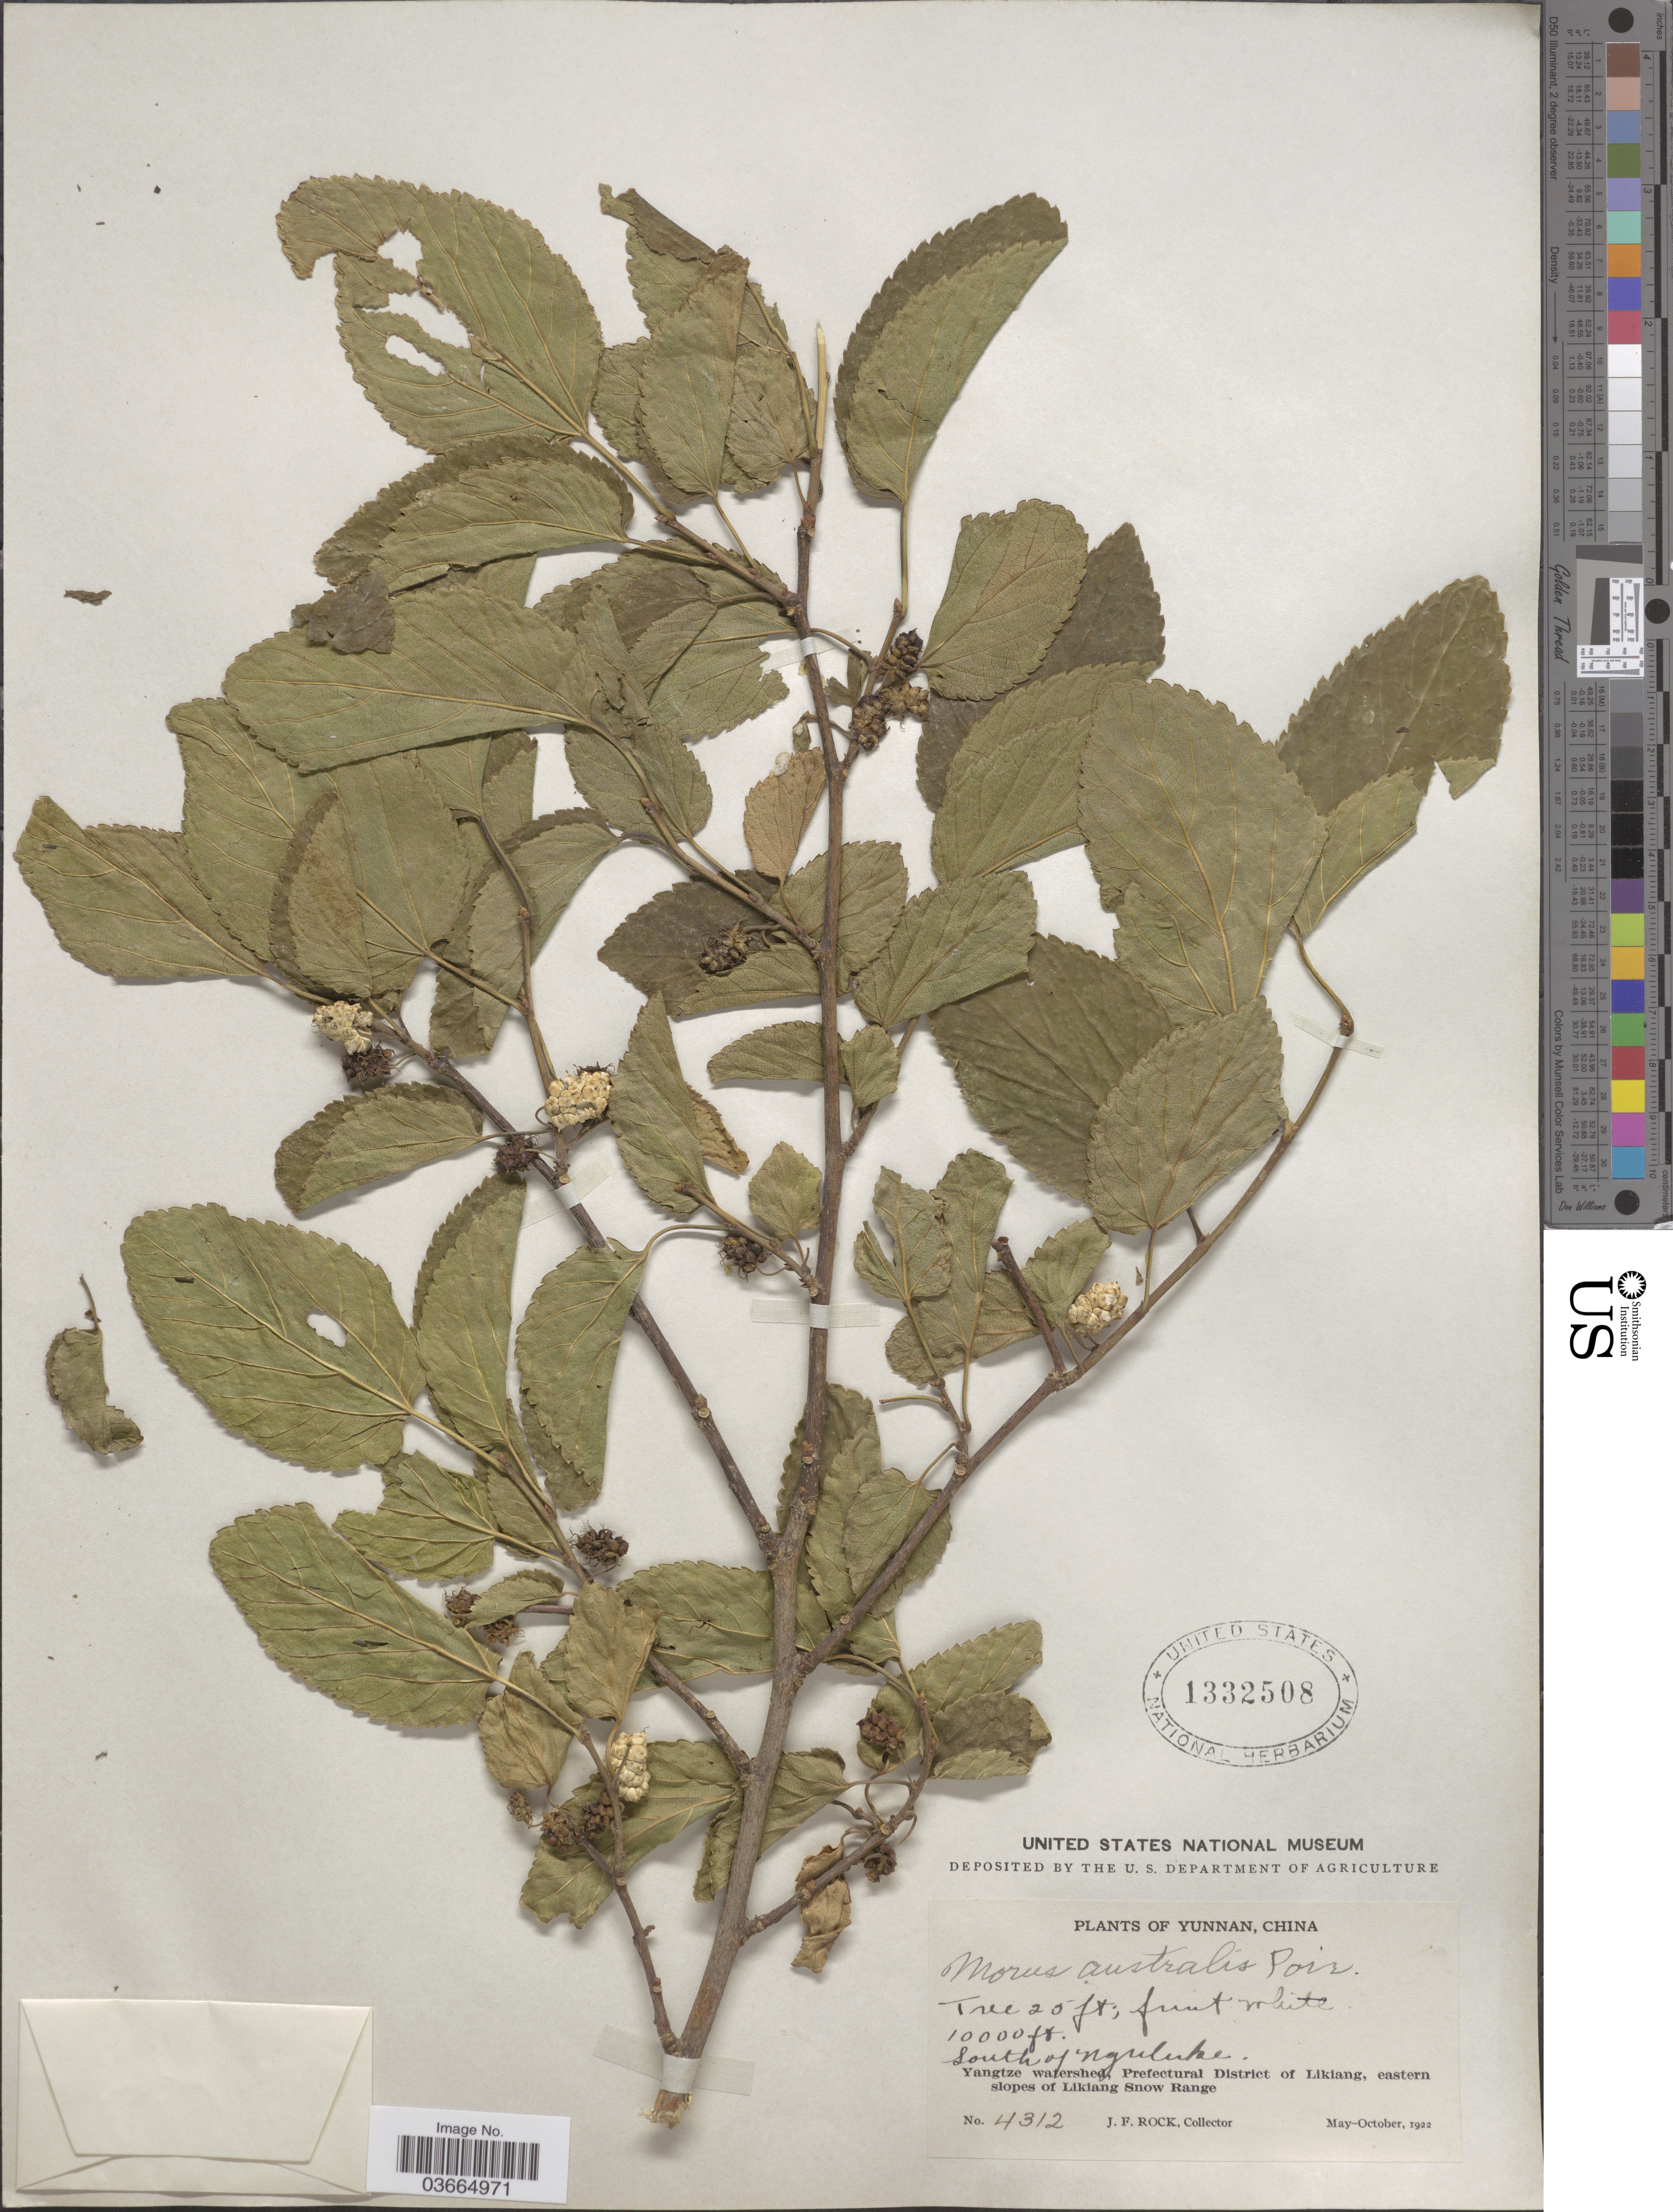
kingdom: Plantae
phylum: Tracheophyta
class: Magnoliopsida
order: Rosales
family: Moraceae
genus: Morus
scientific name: Morus australis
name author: Poir.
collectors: J. Rock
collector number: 4312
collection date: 1922-05/1922-10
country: China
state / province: Yunnan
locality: South of Nguluke. Yangtze watershed, Prefectural District of Likiang, eastern slopes of Likiang Snow Range.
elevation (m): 3048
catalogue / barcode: US 1332508